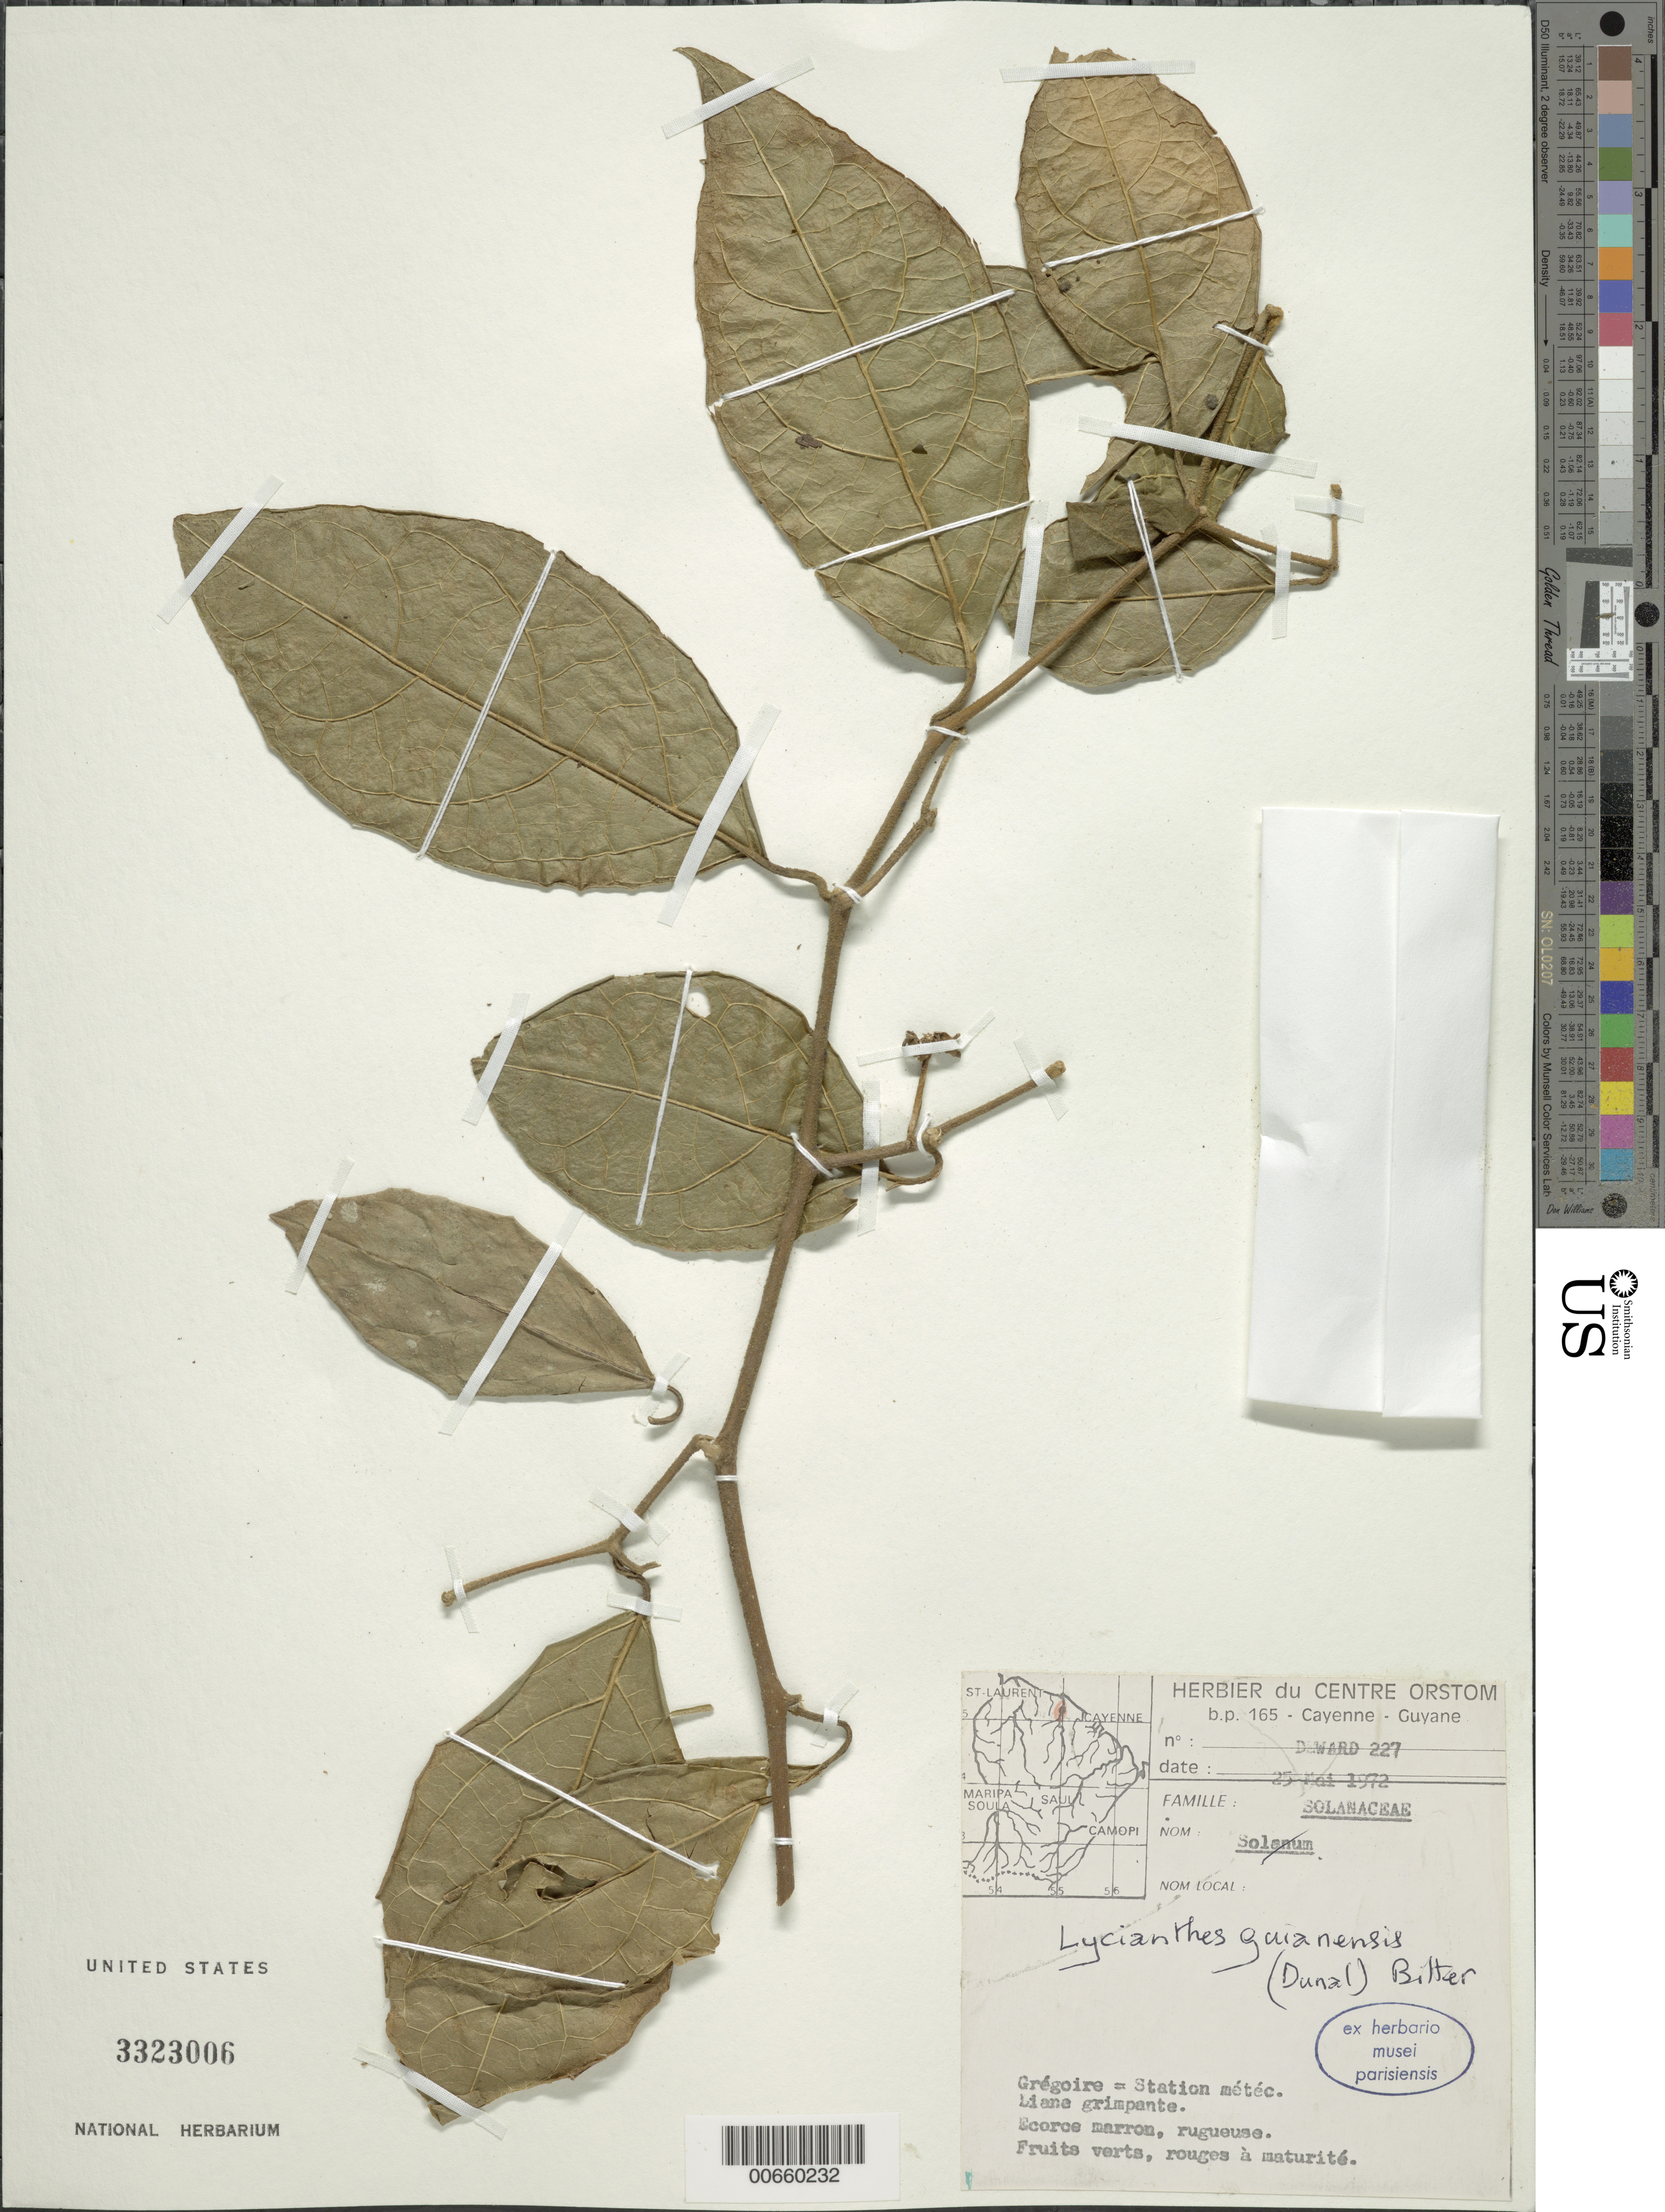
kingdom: Plantae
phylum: Tracheophyta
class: Magnoliopsida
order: Solanales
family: Solanaceae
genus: Lycianthes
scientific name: Lycianthes guianensis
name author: (Dunal) Bitter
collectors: G. Deward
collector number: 227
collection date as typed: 25-May-72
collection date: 1972-05-25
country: French Guiana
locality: Crique Grégoire = Station météc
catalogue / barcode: US 3323006